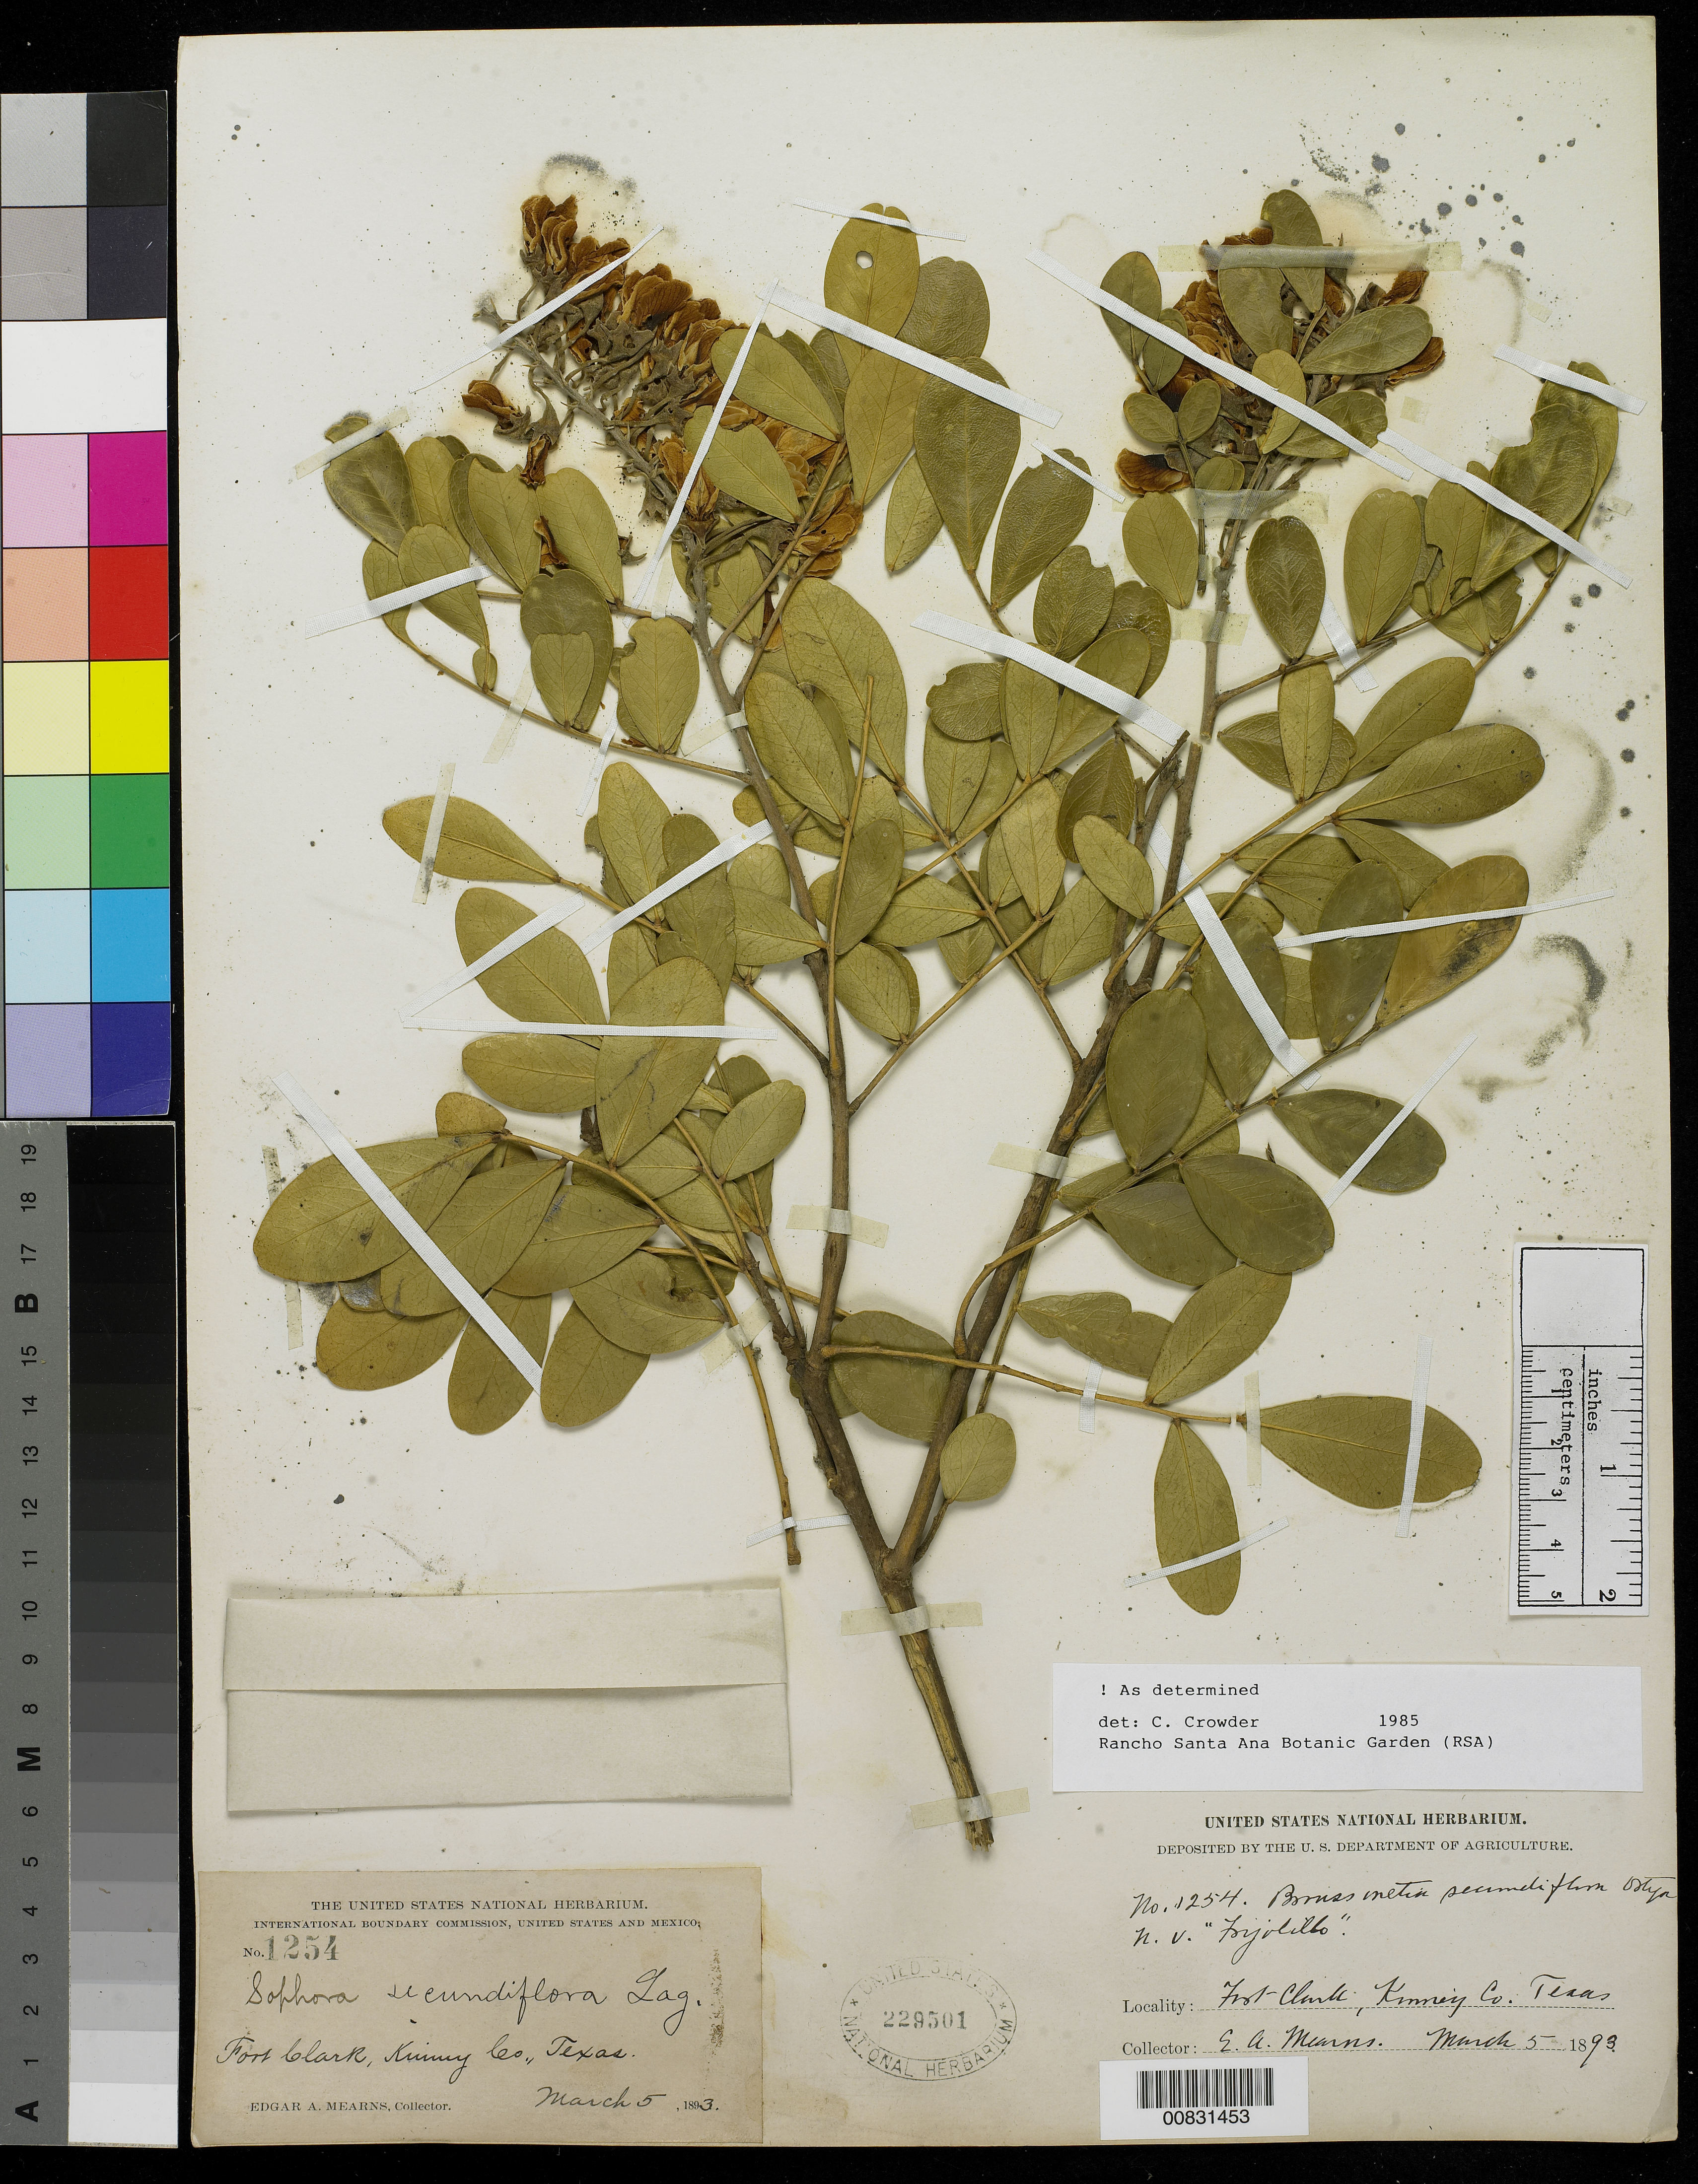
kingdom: Plantae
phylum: Tracheophyta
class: Magnoliopsida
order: Fabales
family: Fabaceae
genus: Dermatophyllum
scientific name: Dermatophyllum secundiflorum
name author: (Ortega) Gandhi & Reveal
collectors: E. A. Mearns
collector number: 1254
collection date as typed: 05 Mar 1893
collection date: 1893-03-05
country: United States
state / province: Texas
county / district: Kinney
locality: Fort Clark, Kinney County, Texas.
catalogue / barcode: US 229501